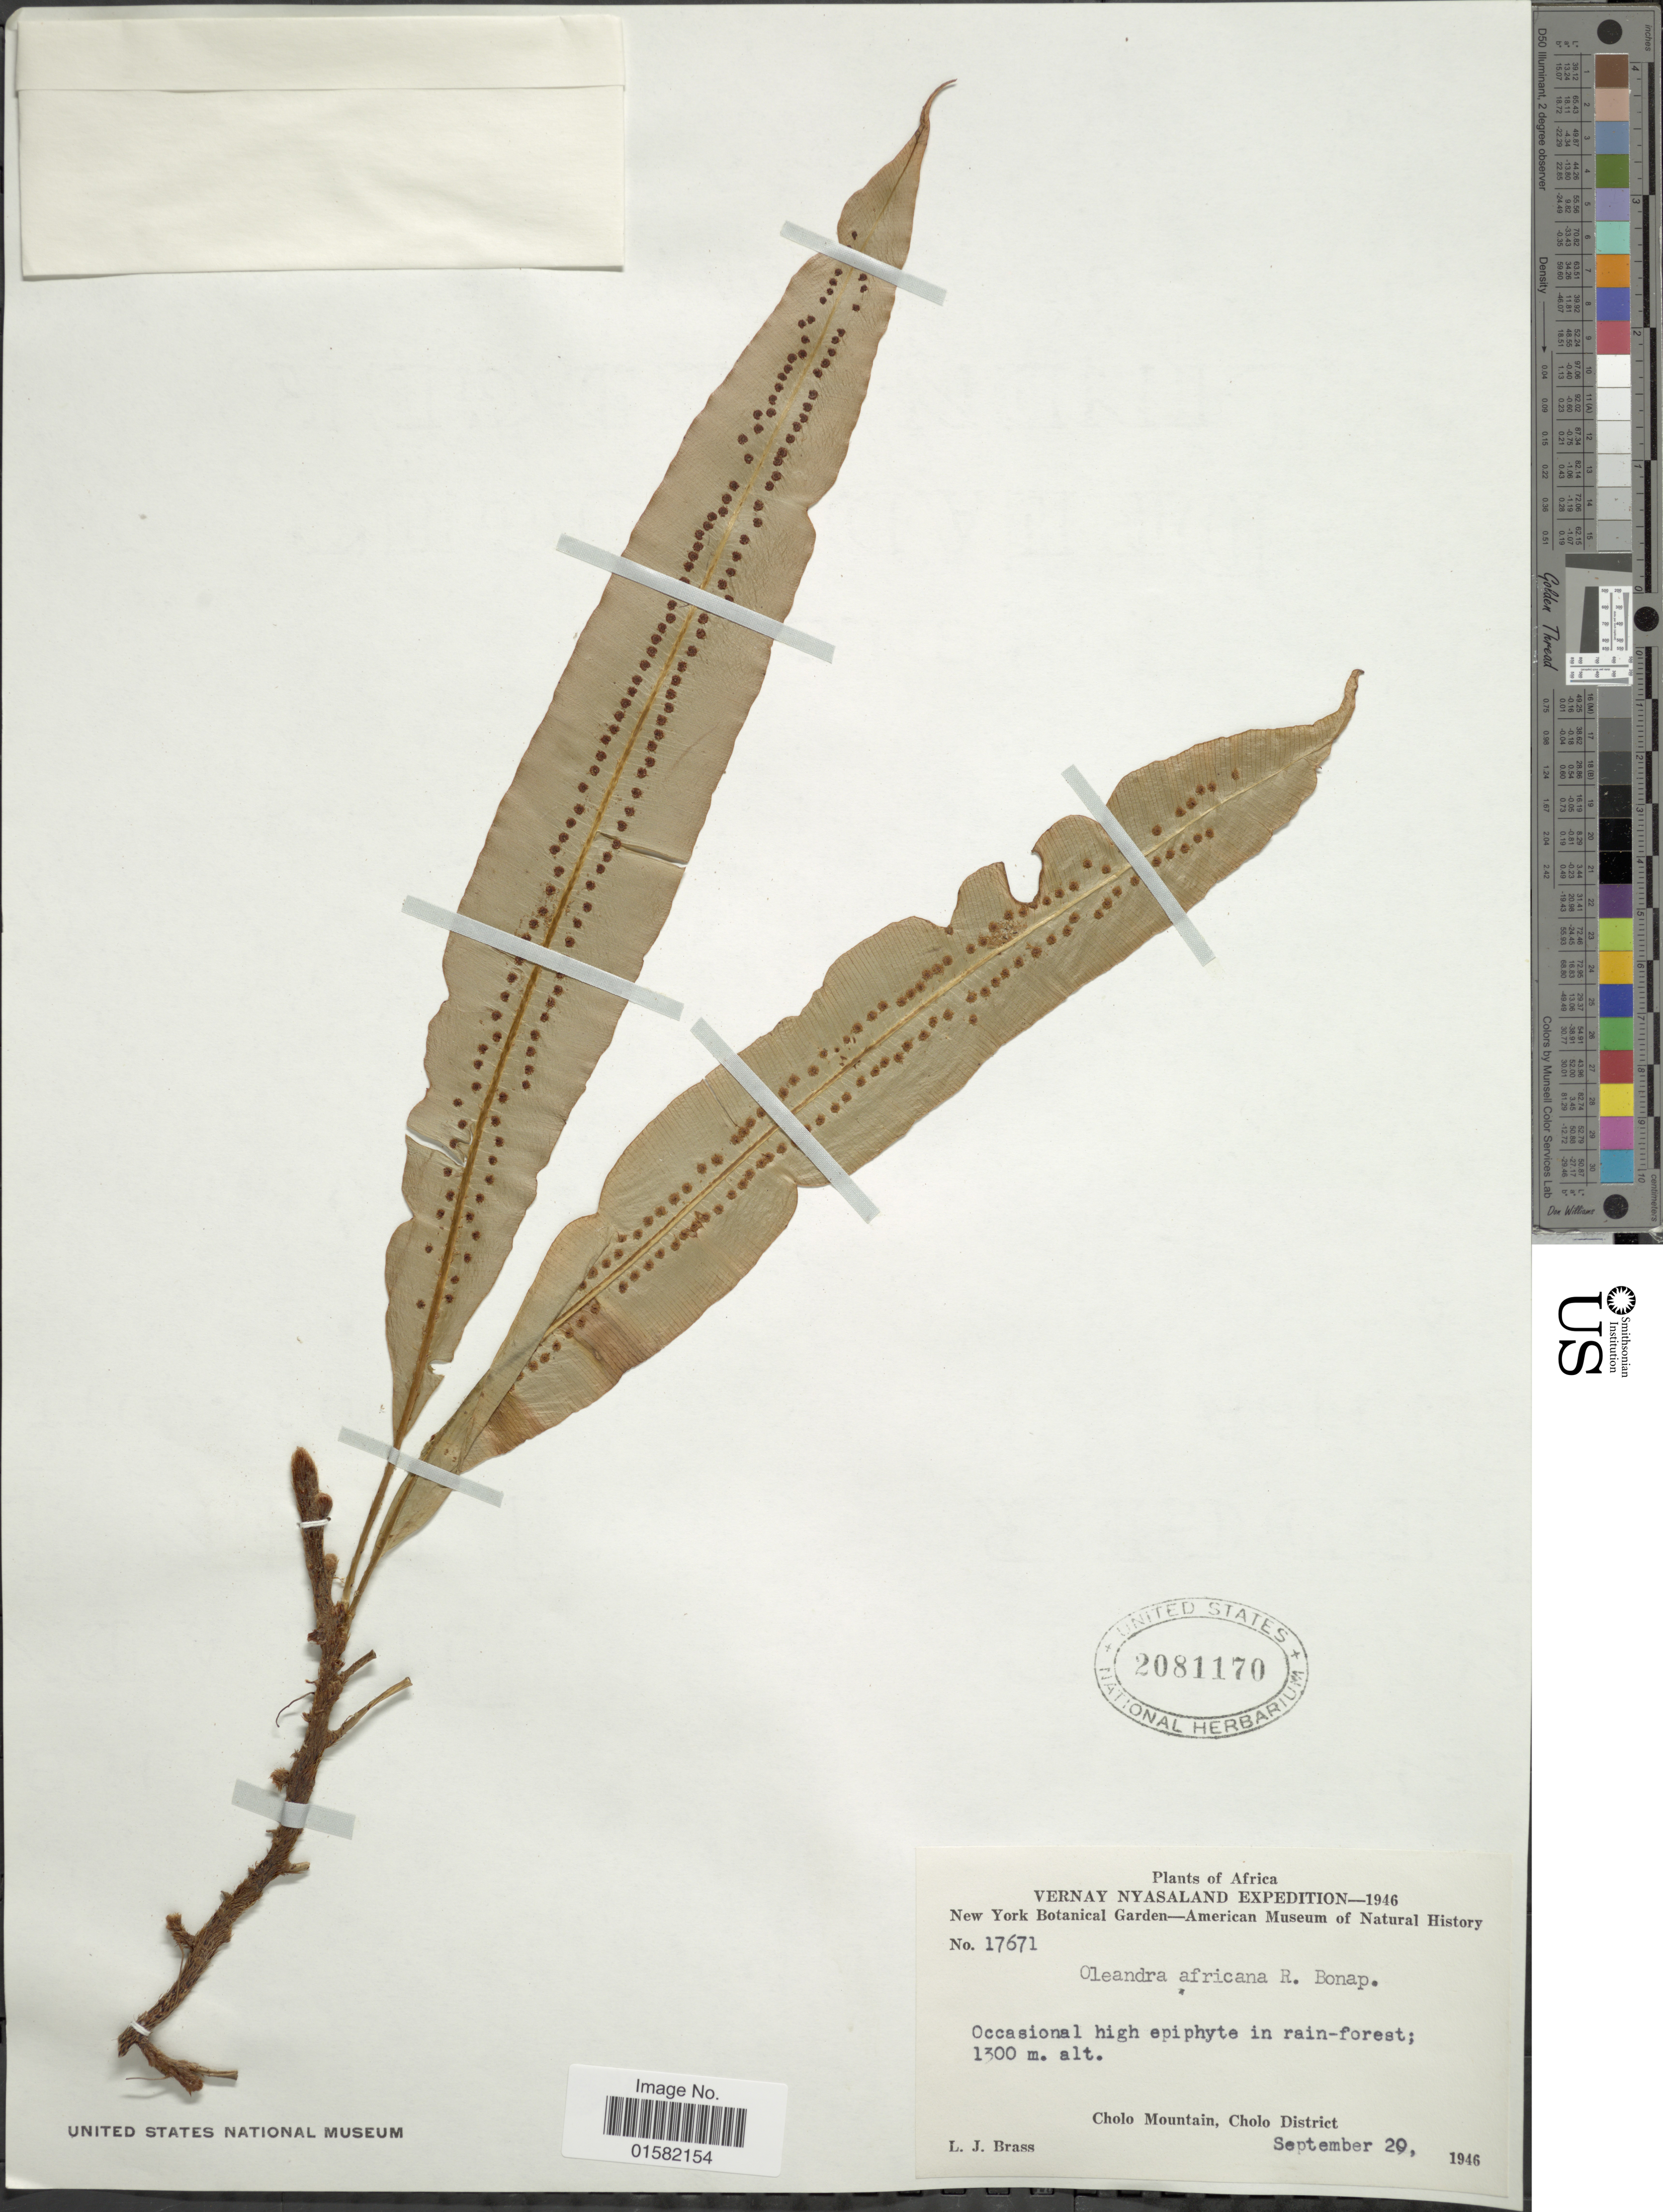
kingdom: Plantae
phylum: Tracheophyta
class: Polypodiopsida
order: Polypodiales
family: Oleandraceae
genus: Oleandra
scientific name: Oleandra africana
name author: Bonap.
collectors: L. J. Brass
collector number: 17671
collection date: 1946-09-29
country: Malawi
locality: Africa, Vernay Nyasaland, Cholo Mountain, Cholo District.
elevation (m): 1300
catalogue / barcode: US 2081170